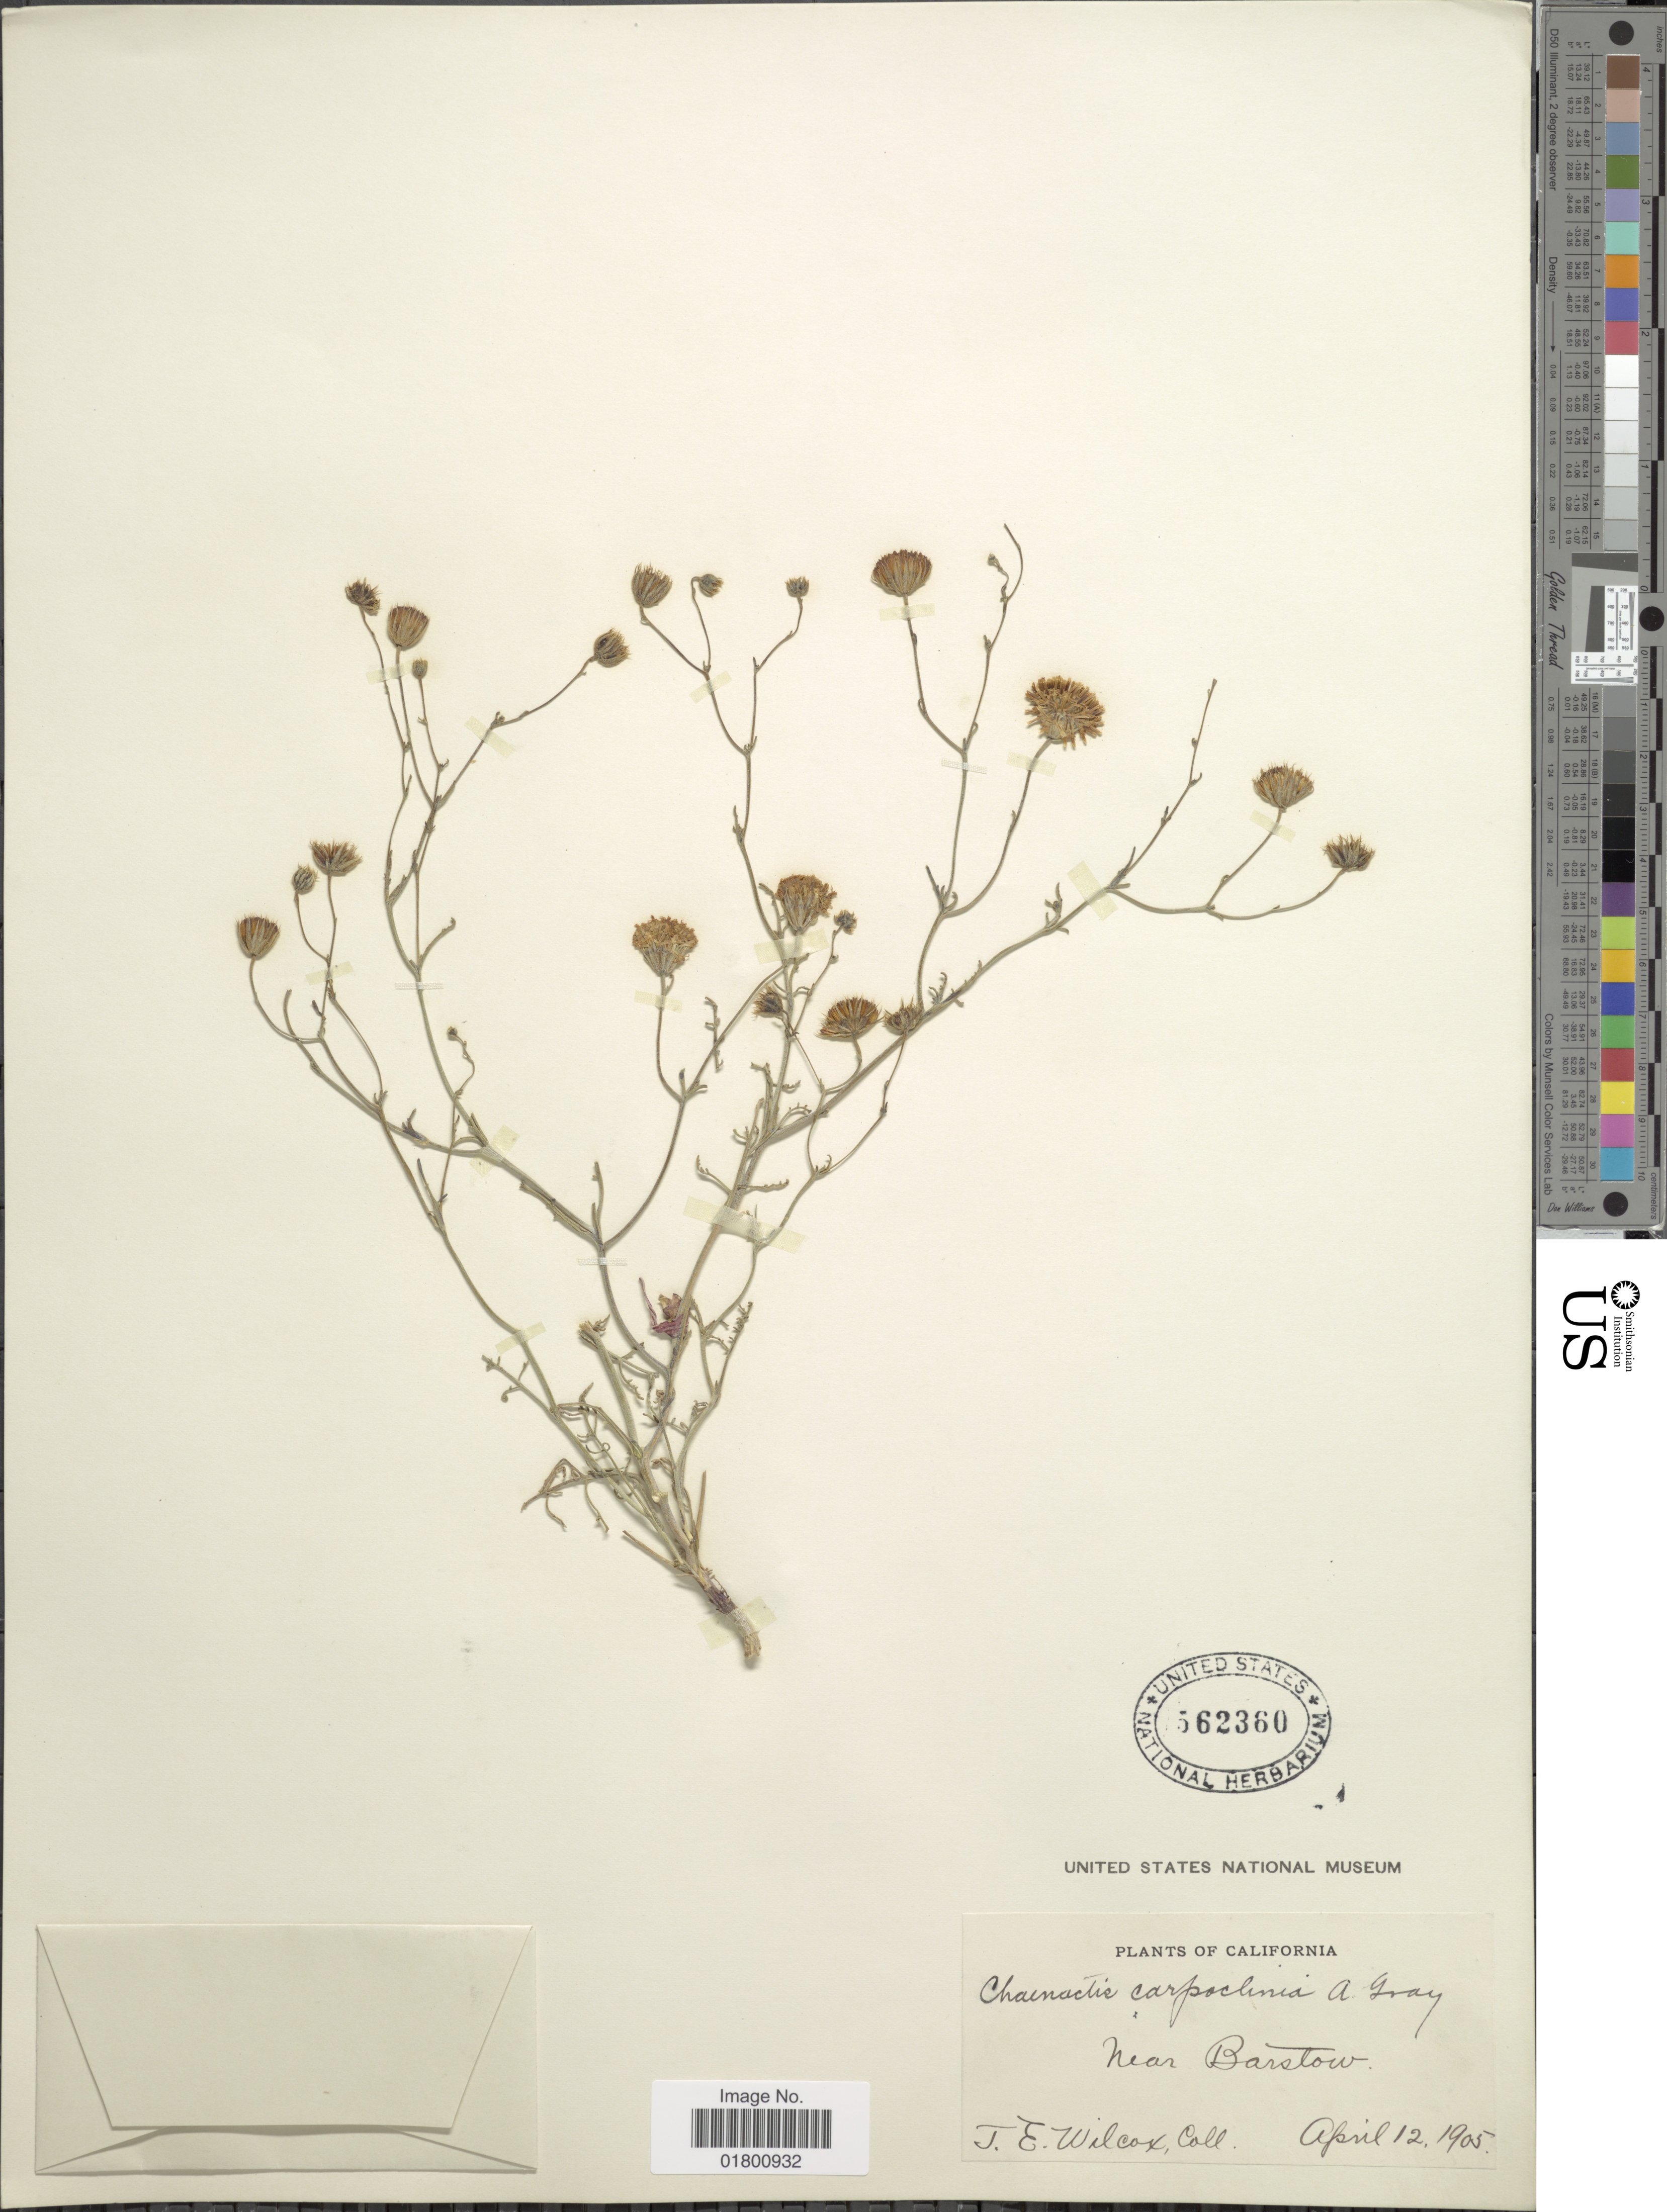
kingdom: Plantae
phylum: Tracheophyta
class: Magnoliopsida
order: Asterales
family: Asteraceae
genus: Chaenactis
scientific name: Chaenactis carphoclinia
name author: A. Gray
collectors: T. E. Wilcox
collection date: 1905-04-12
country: United States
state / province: California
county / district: San Bernardino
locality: Near Barstow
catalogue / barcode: US 562360